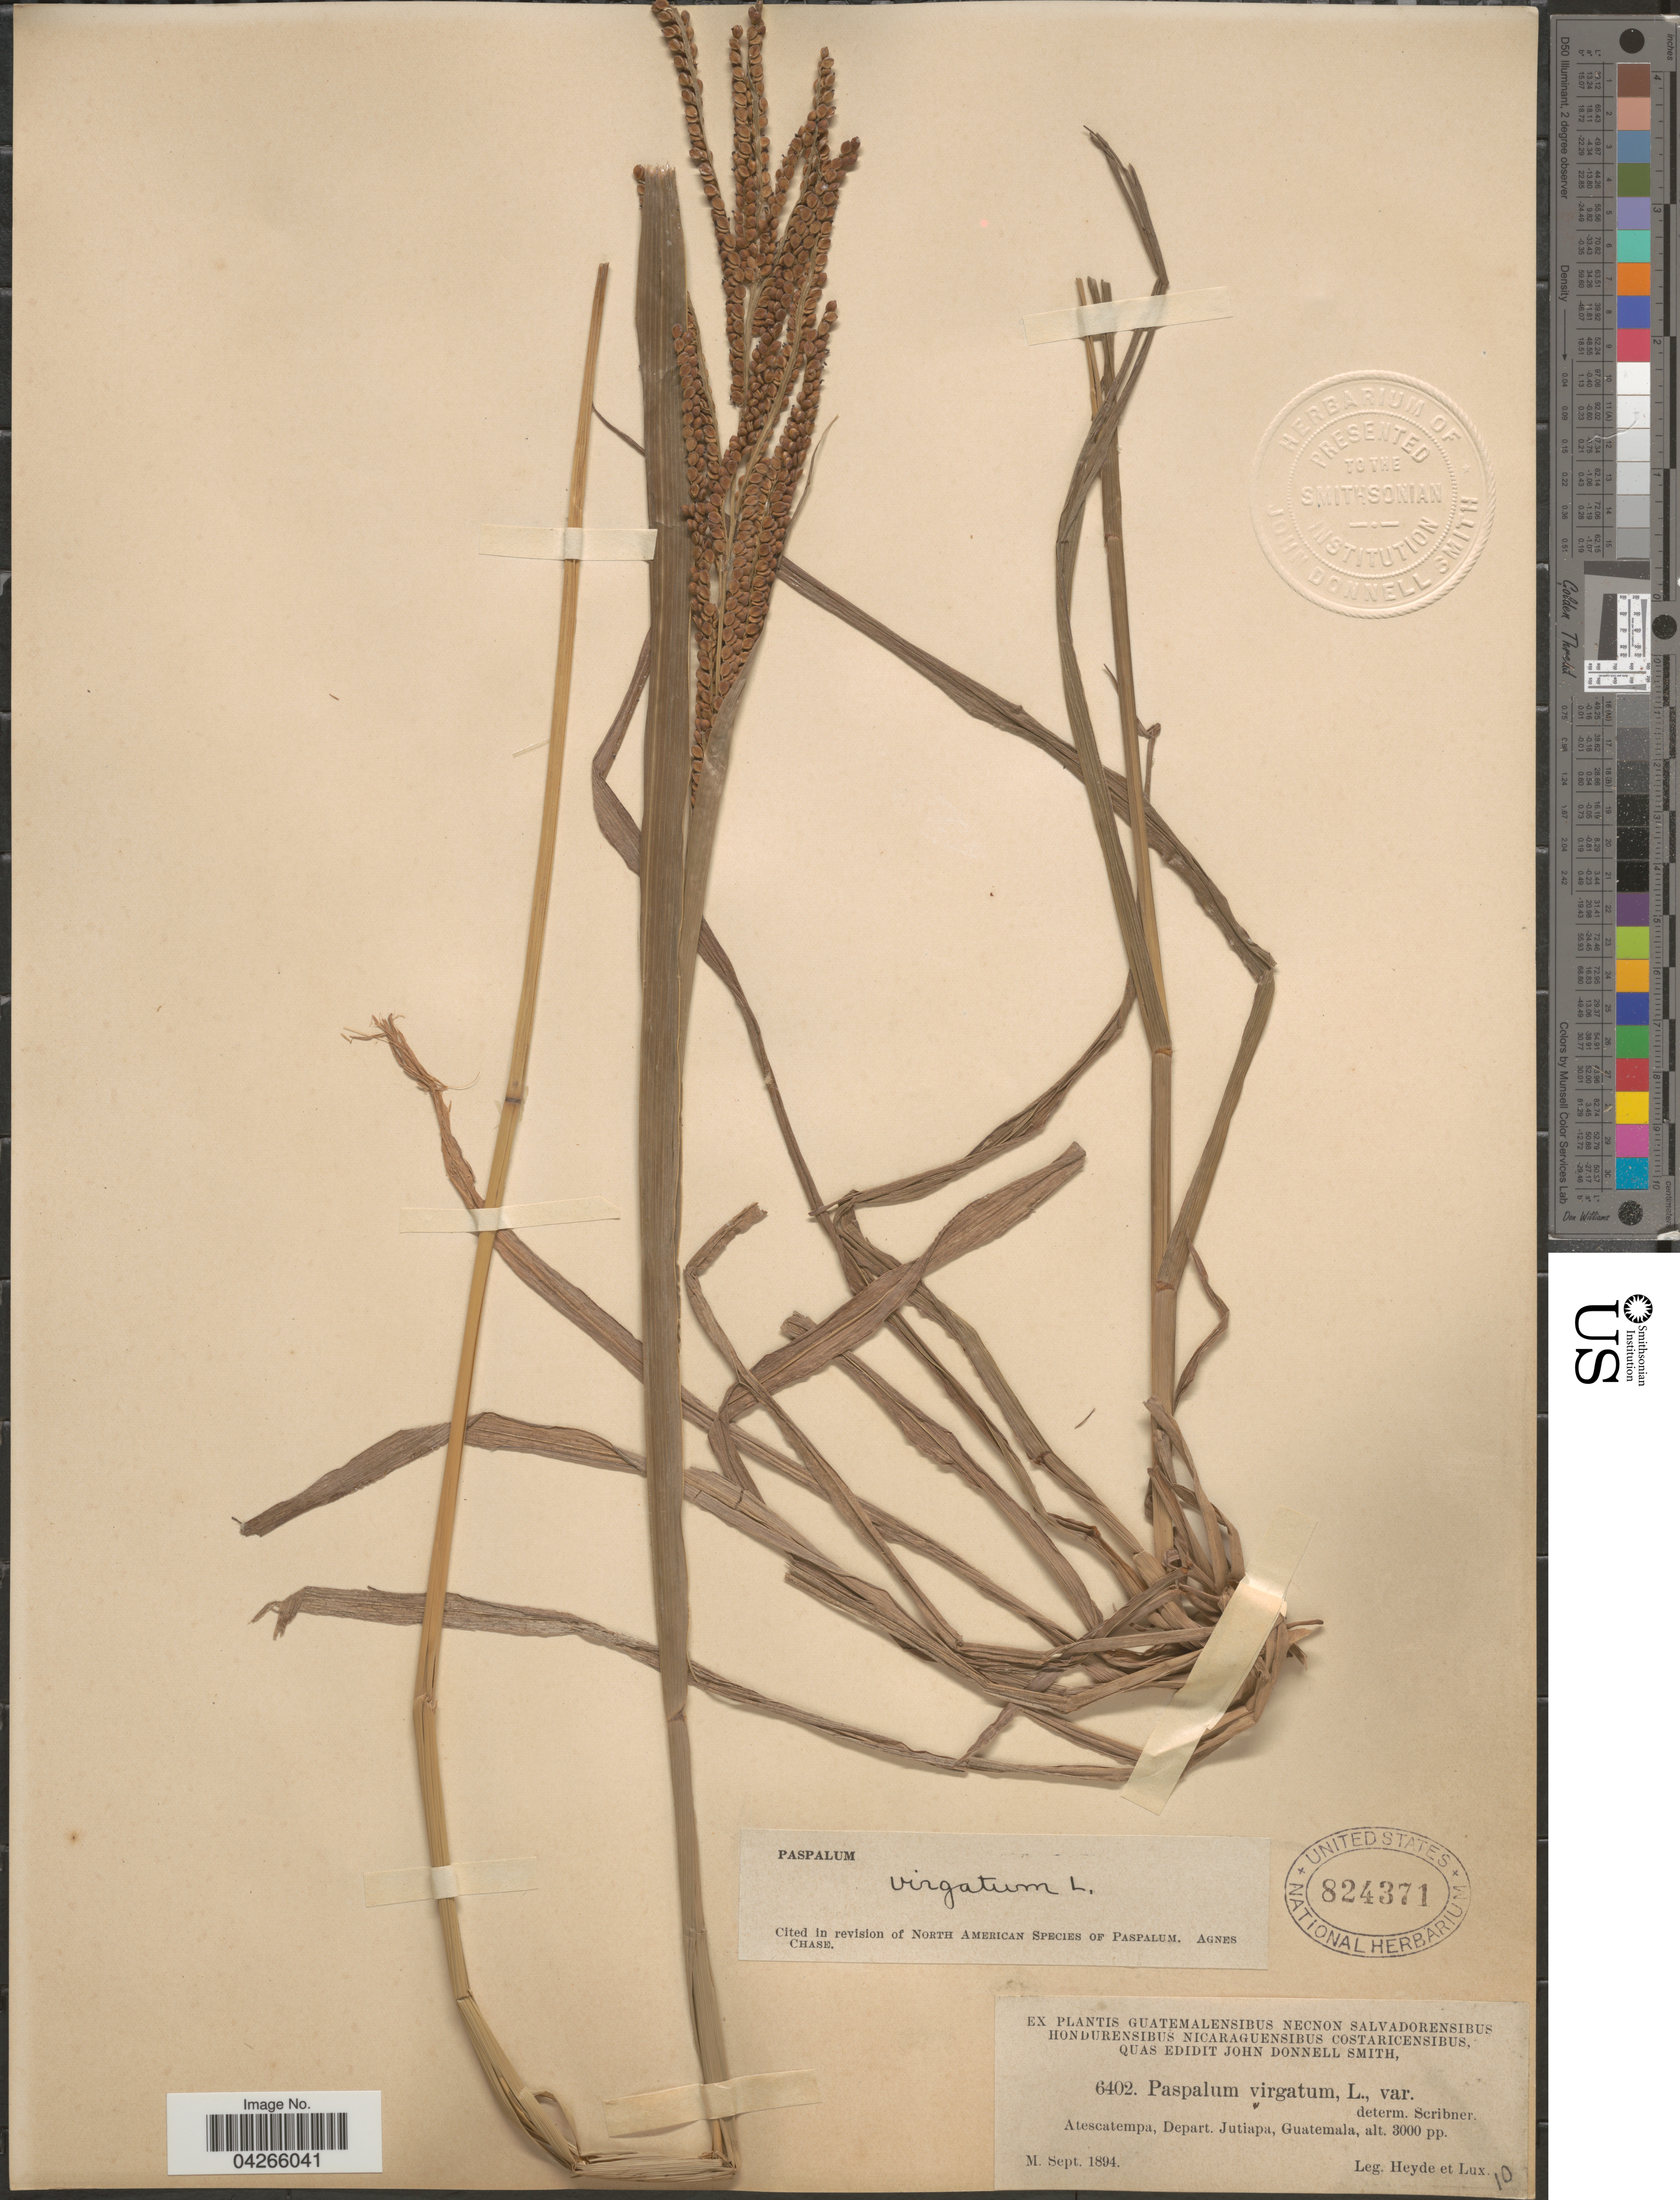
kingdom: Plantae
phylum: Tracheophyta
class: Liliopsida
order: Poales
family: Poaceae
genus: Paspalum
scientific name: Paspalum virgatum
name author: L.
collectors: Heyde & Lux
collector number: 6402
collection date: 1894-09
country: Guatemala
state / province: Jutiapa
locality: Atescatempa, Depart. Jutiapa.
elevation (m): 914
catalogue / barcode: US 824371